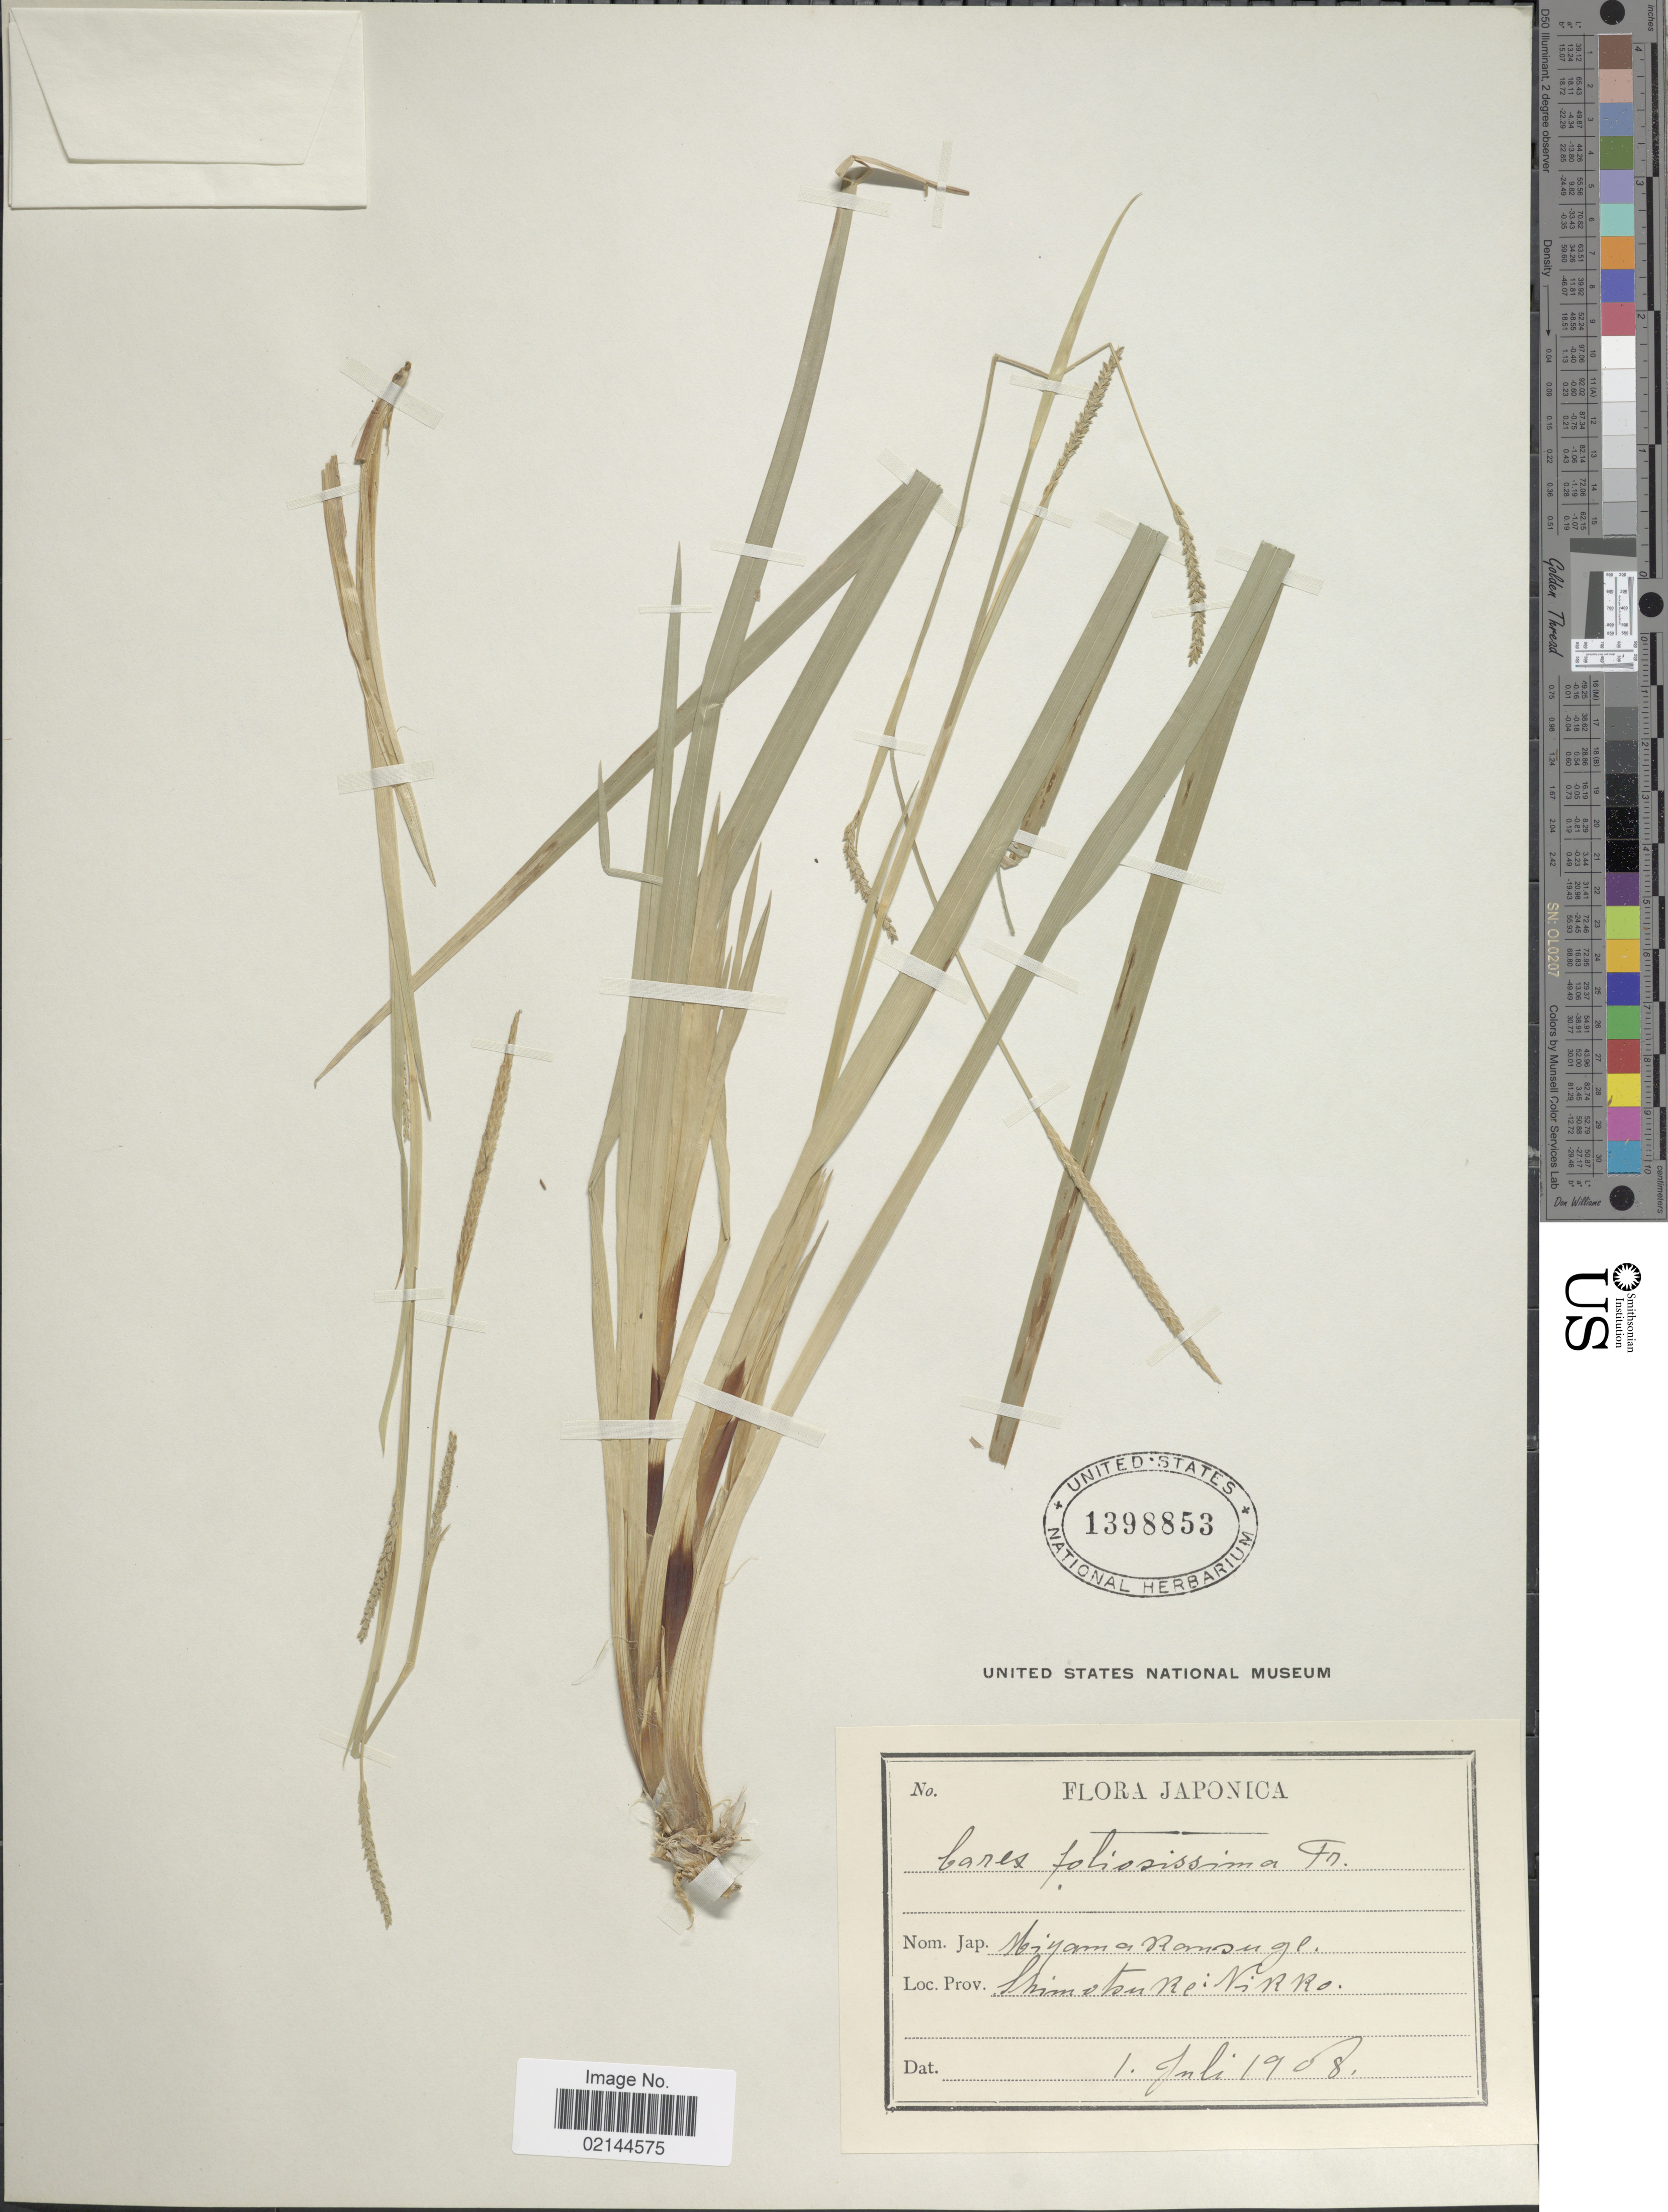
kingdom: Plantae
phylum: Tracheophyta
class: Liliopsida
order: Poales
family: Cyperaceae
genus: Carex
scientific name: Carex foliosissima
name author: F. Schmidt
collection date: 1908-07-01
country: Japan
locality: Shimotsuke: Nikko.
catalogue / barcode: US 1398853